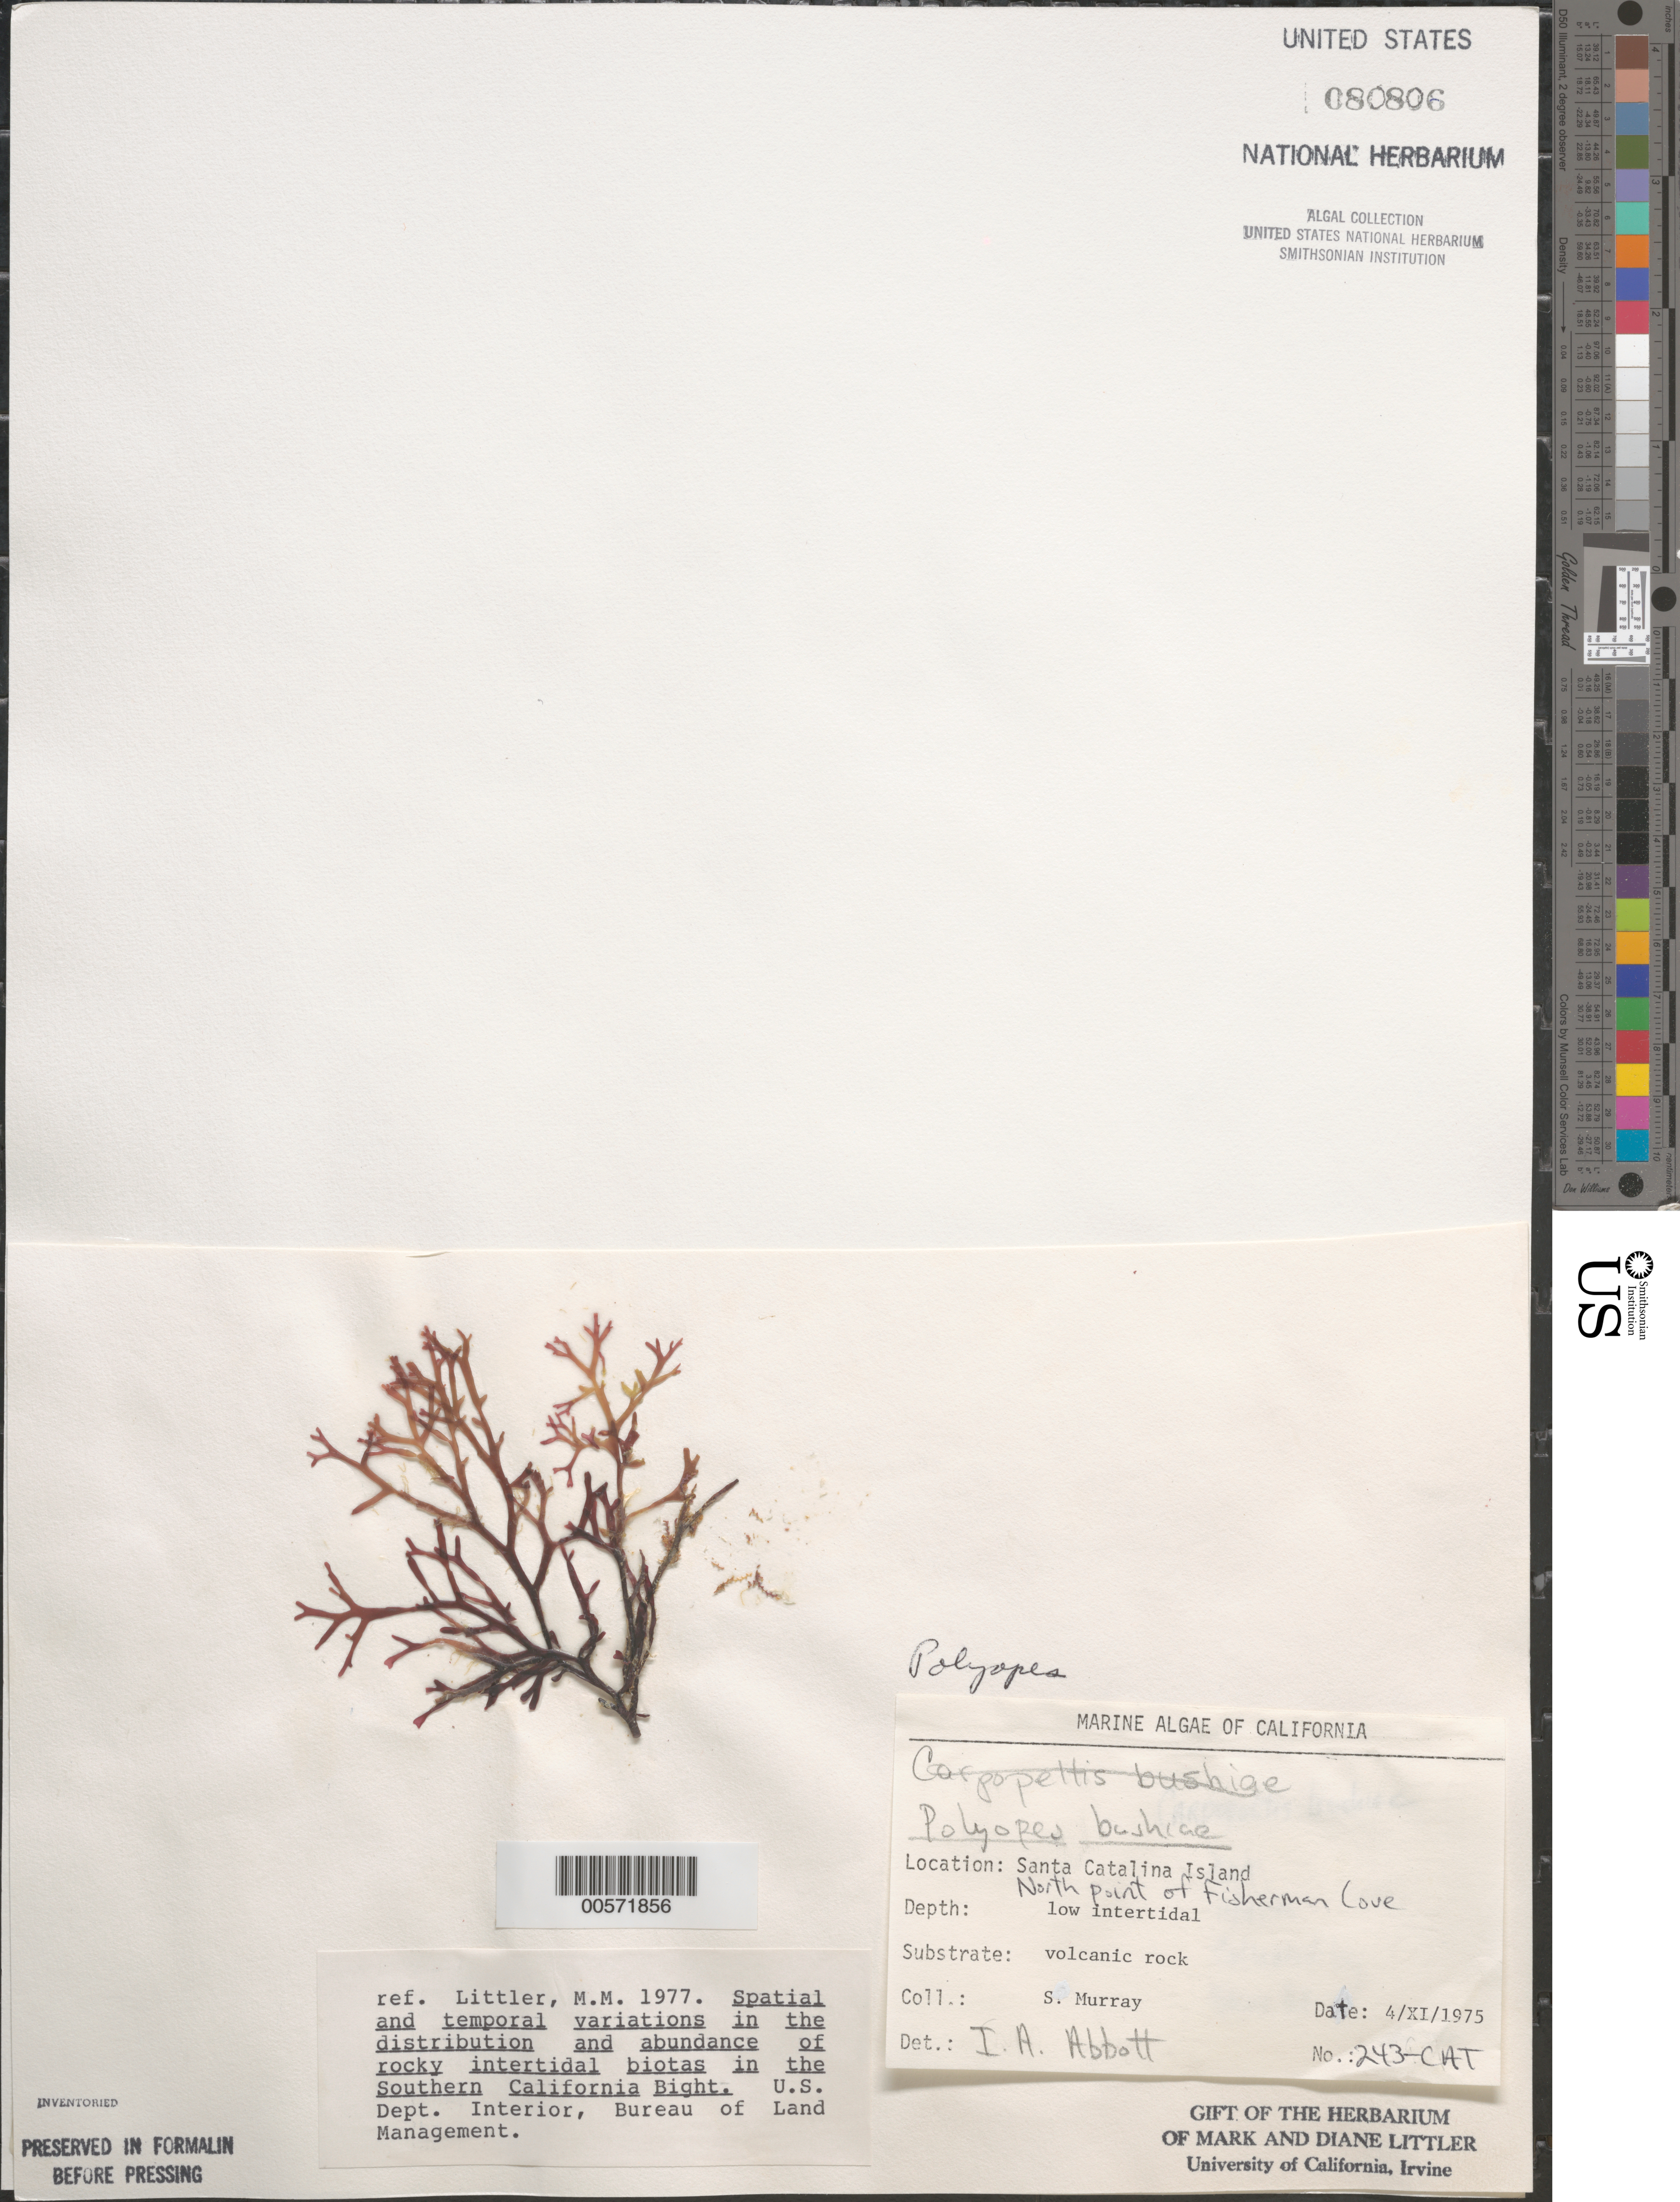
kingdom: Plantae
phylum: Rhodophyta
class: Florideophyceae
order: Halymeniales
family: Halymeniaceae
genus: Carpopeltis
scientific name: Carpopeltis bushiae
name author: (Farl.) Kylin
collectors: S. N. Murray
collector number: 243-cat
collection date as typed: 04 Nov 1975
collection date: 1975-11-04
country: United States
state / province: California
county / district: Los Angeles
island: Santa Catalina Island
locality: Fishermen Cove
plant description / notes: BLM-SOCALBIGHT Rocky Intertidal Survey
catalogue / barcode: US 80806